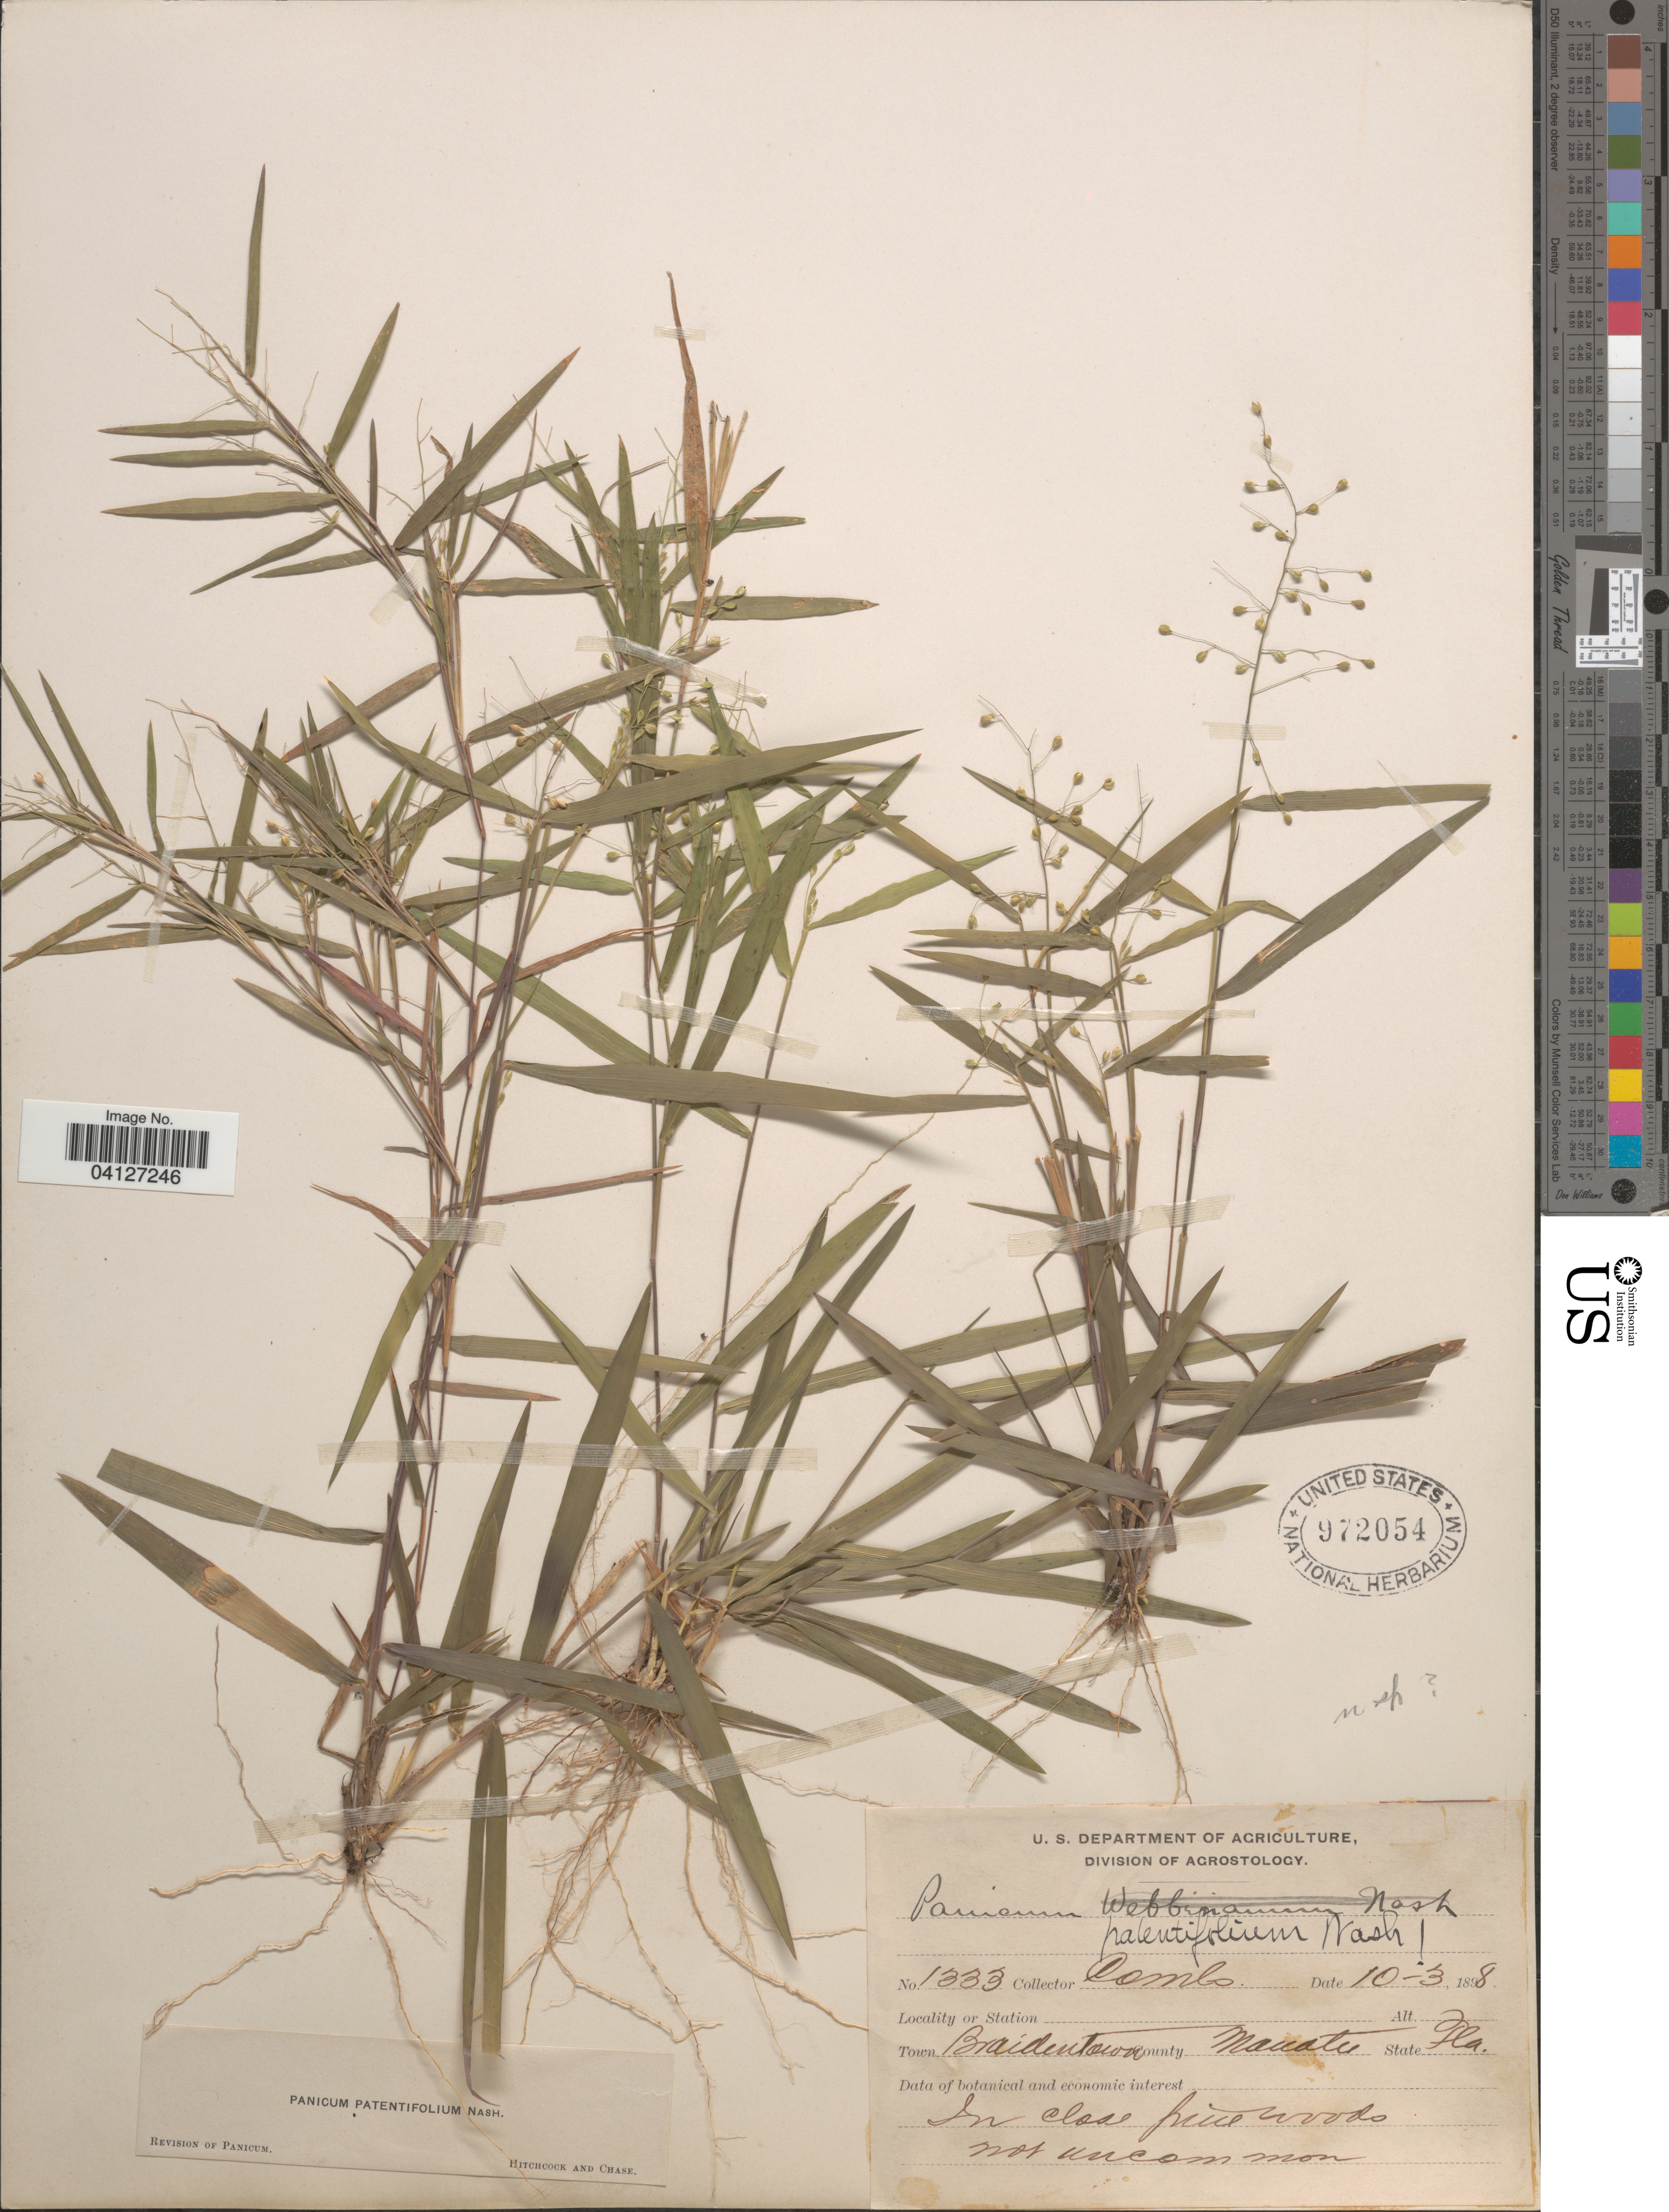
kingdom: Plantae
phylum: Tracheophyta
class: Liliopsida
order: Poales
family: Poaceae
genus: Panicum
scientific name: Panicum patentifolium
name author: Nash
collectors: Combo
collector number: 1333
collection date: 1898-10-03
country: United States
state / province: Florida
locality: Town Braidentown. County Manatee.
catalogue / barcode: US 972054